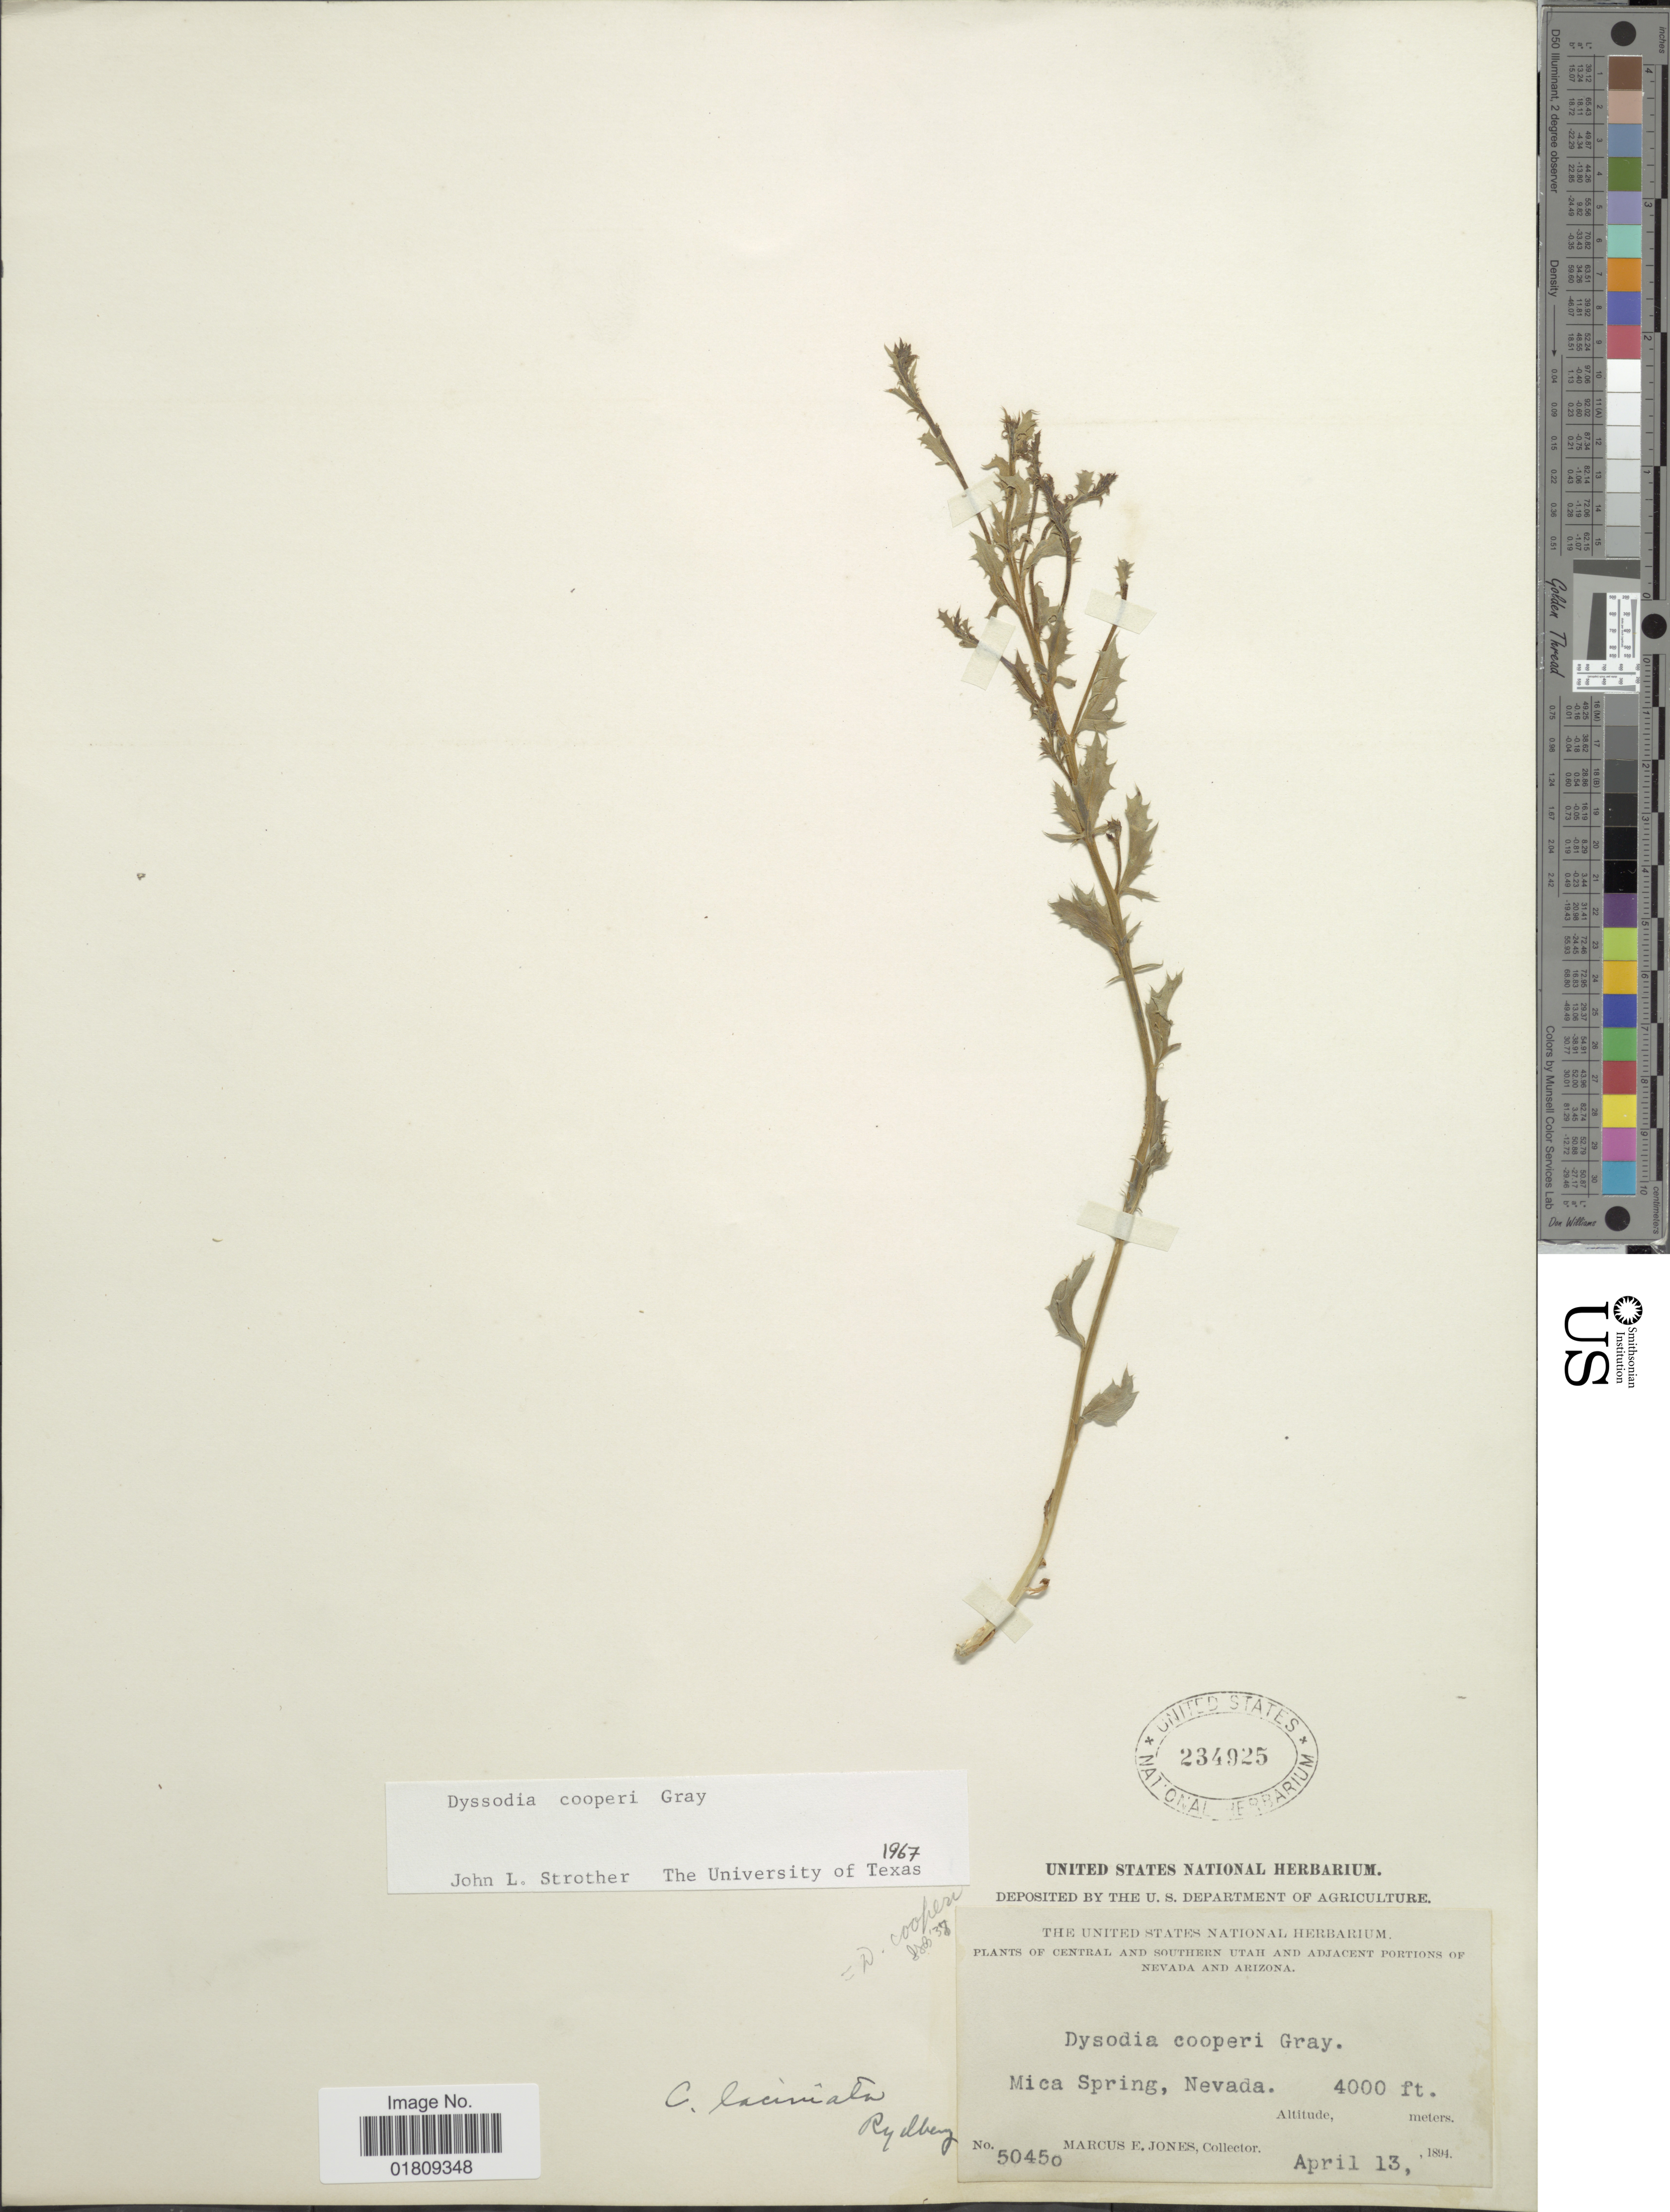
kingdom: Plantae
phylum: Tracheophyta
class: Magnoliopsida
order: Asterales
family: Asteraceae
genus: Dyssodia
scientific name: Dyssodia cooperi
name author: A. Gray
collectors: M. E. Jones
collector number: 50450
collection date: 1894-04-13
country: United States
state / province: Nevada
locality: Mica Spring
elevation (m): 1219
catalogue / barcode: US 234925